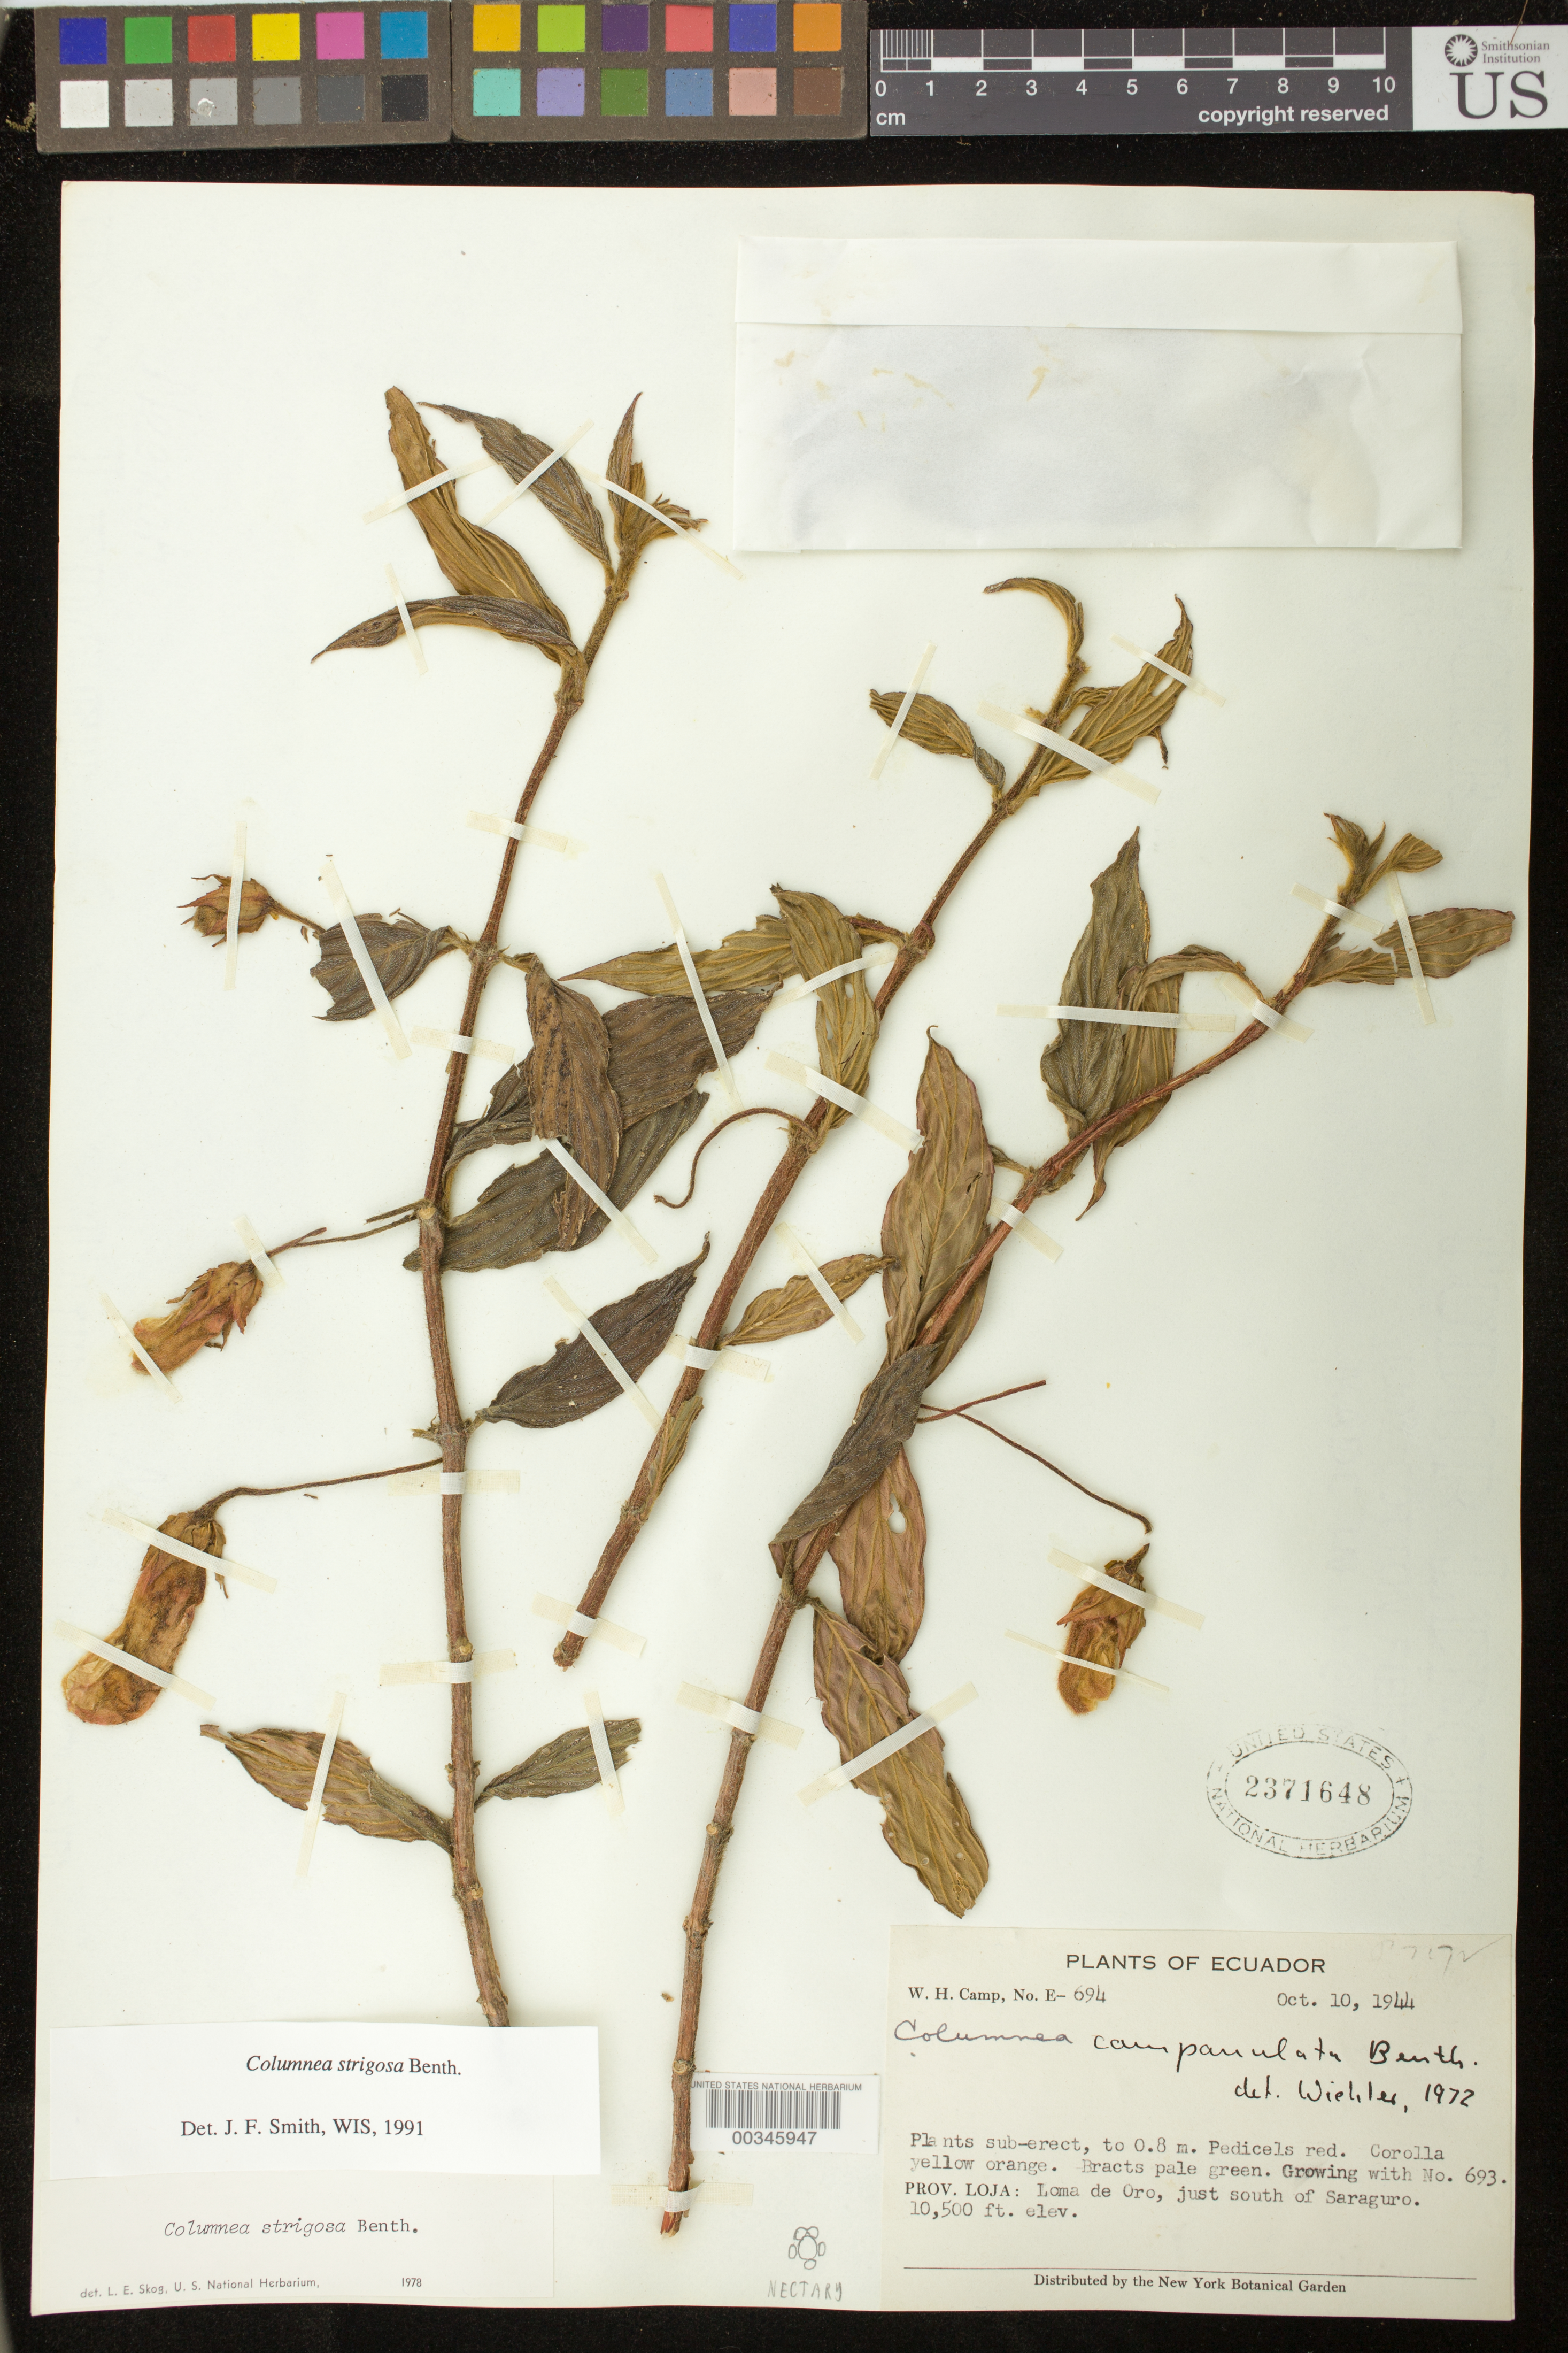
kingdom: Plantae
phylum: Tracheophyta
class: Magnoliopsida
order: Lamiales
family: Gesneriaceae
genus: Columnea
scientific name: Columnea strigosa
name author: Benth.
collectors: W. H. Camp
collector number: E- 694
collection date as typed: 10 Oct 1944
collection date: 1944-10-10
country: Ecuador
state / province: Loja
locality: Loma de Oro, just S of Saraguro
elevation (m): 3200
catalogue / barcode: US 2371648